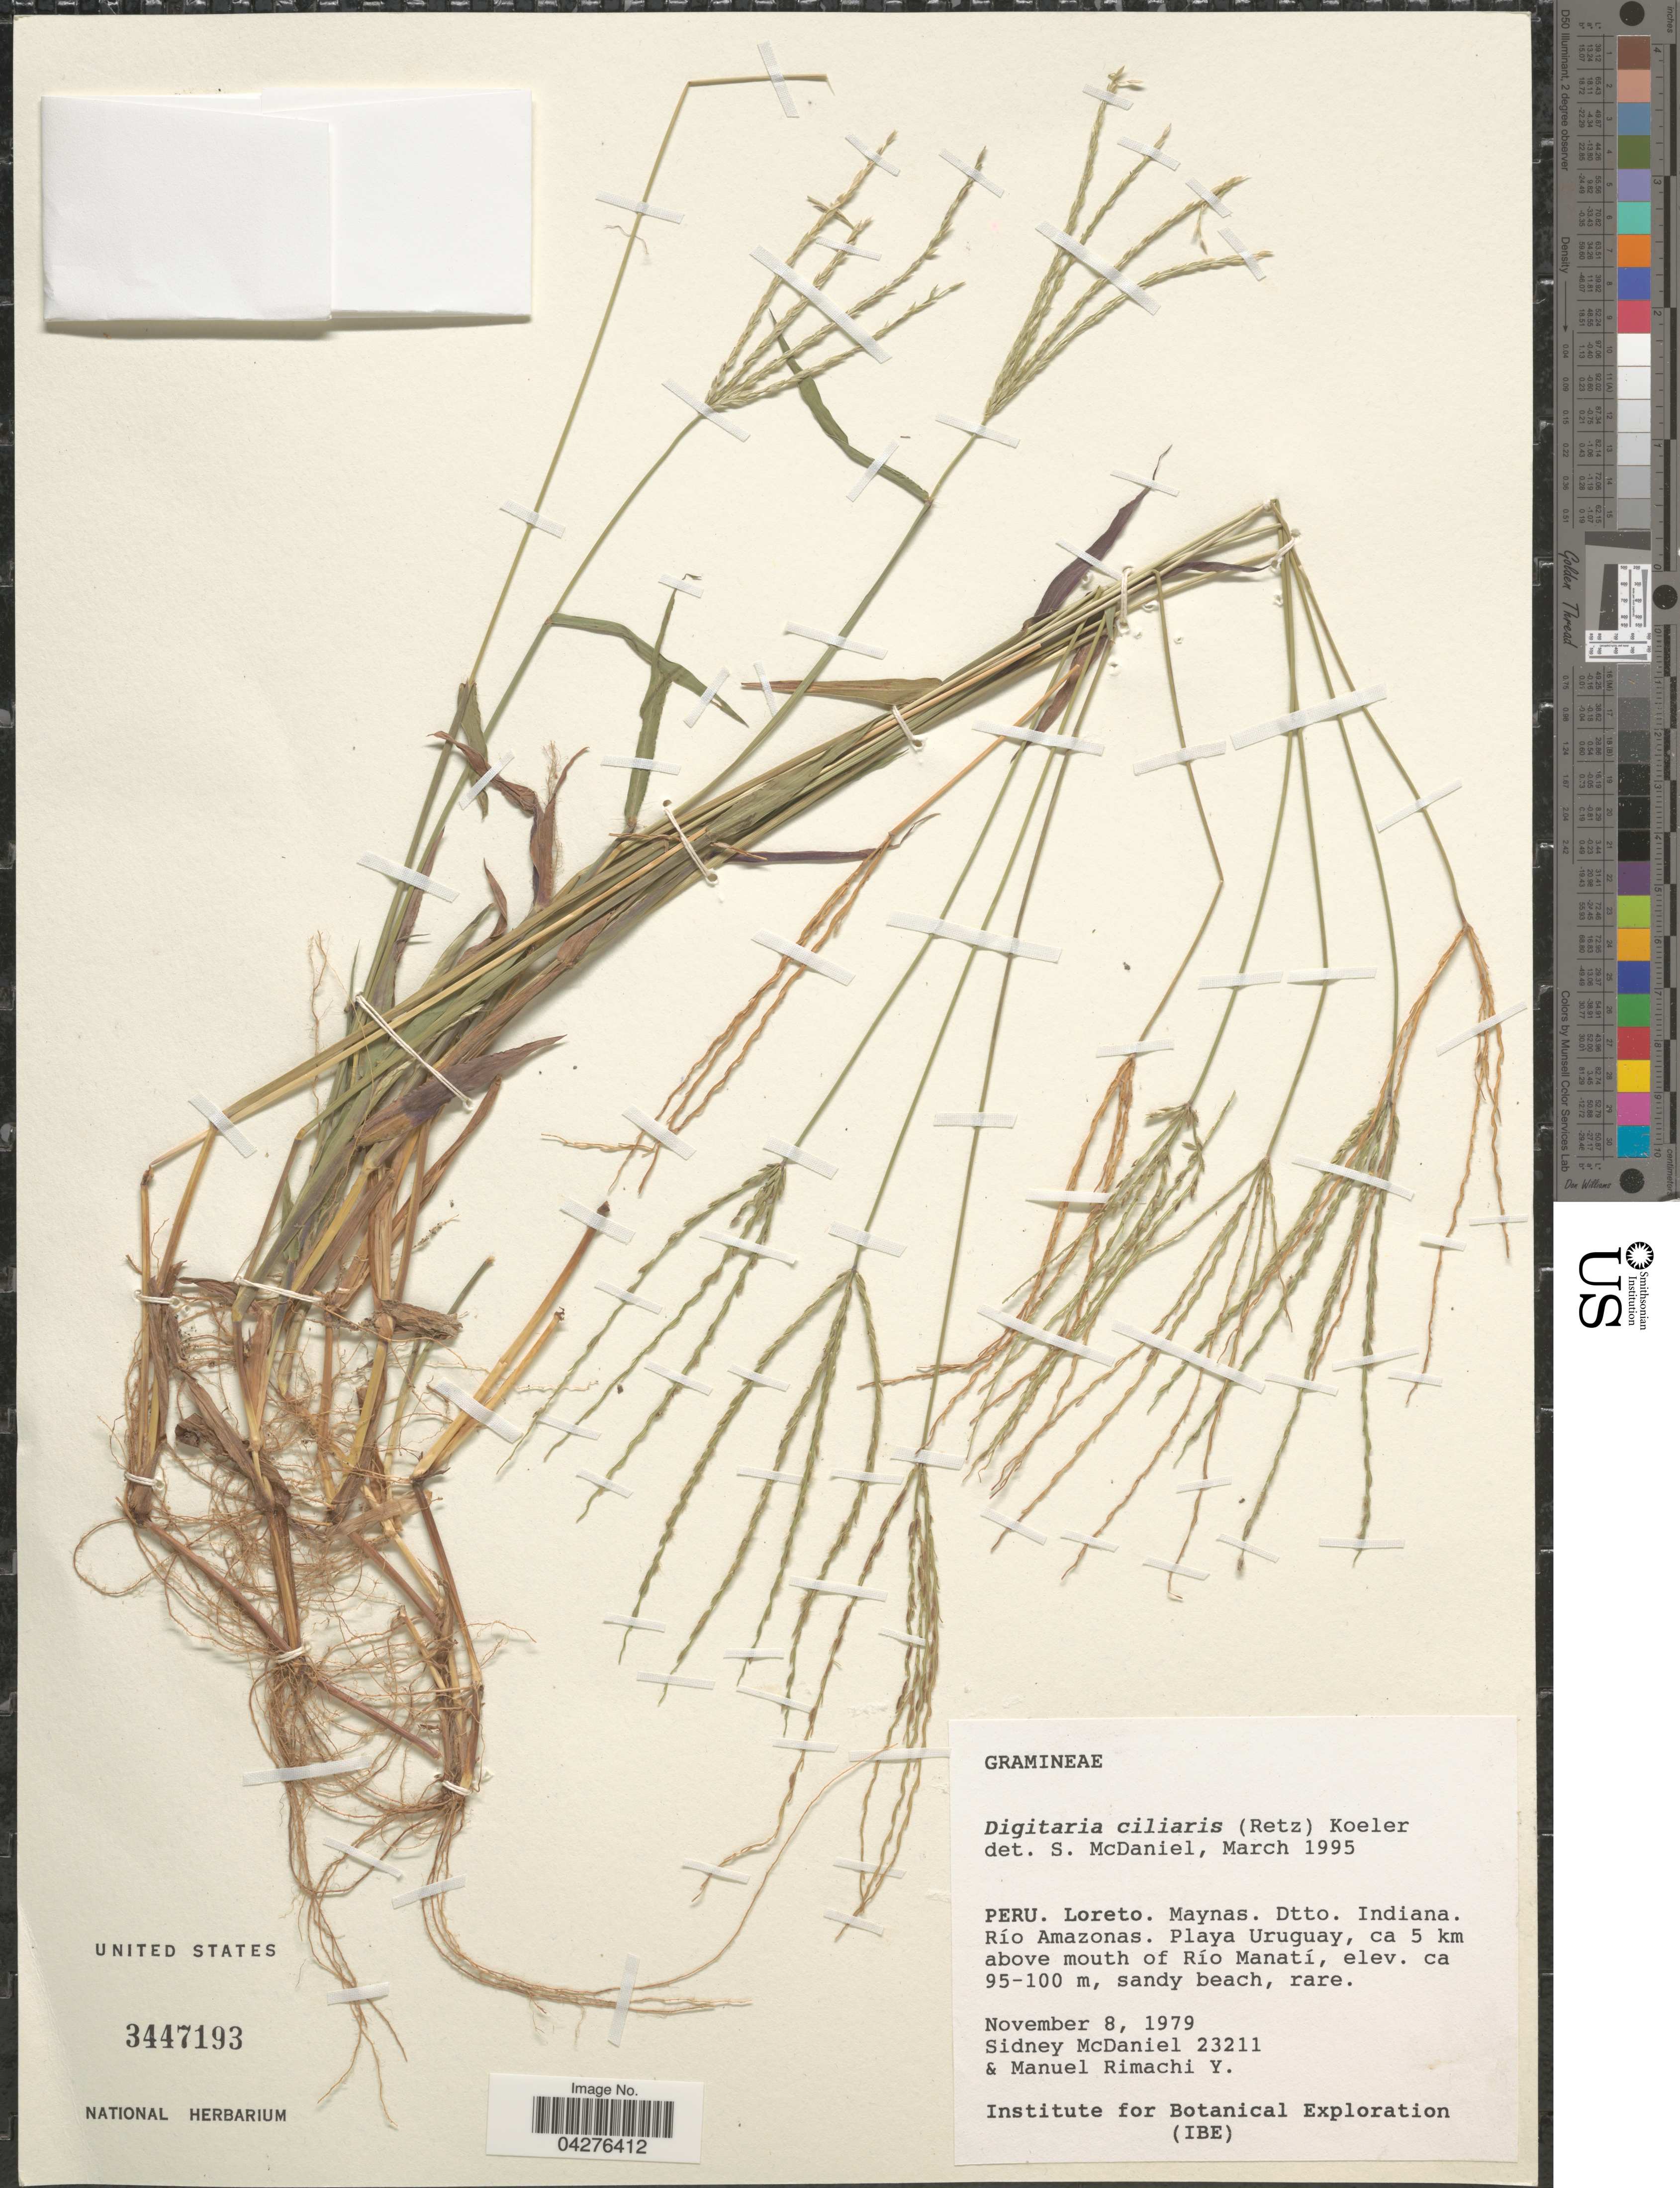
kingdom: Plantae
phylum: Tracheophyta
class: Liliopsida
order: Poales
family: Poaceae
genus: Digitaria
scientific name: Digitaria ciliaris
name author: (Retz.) Koeler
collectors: S. McDaniel & M. Rimachi Y.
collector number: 23211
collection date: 1979-11-08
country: Peru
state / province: Loreto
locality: Maynas. Dtto. Indiana. Río Amazonas. Playa Uruguay, ca 5 km above mouth of Río Manatí.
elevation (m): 95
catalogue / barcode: US 3447193